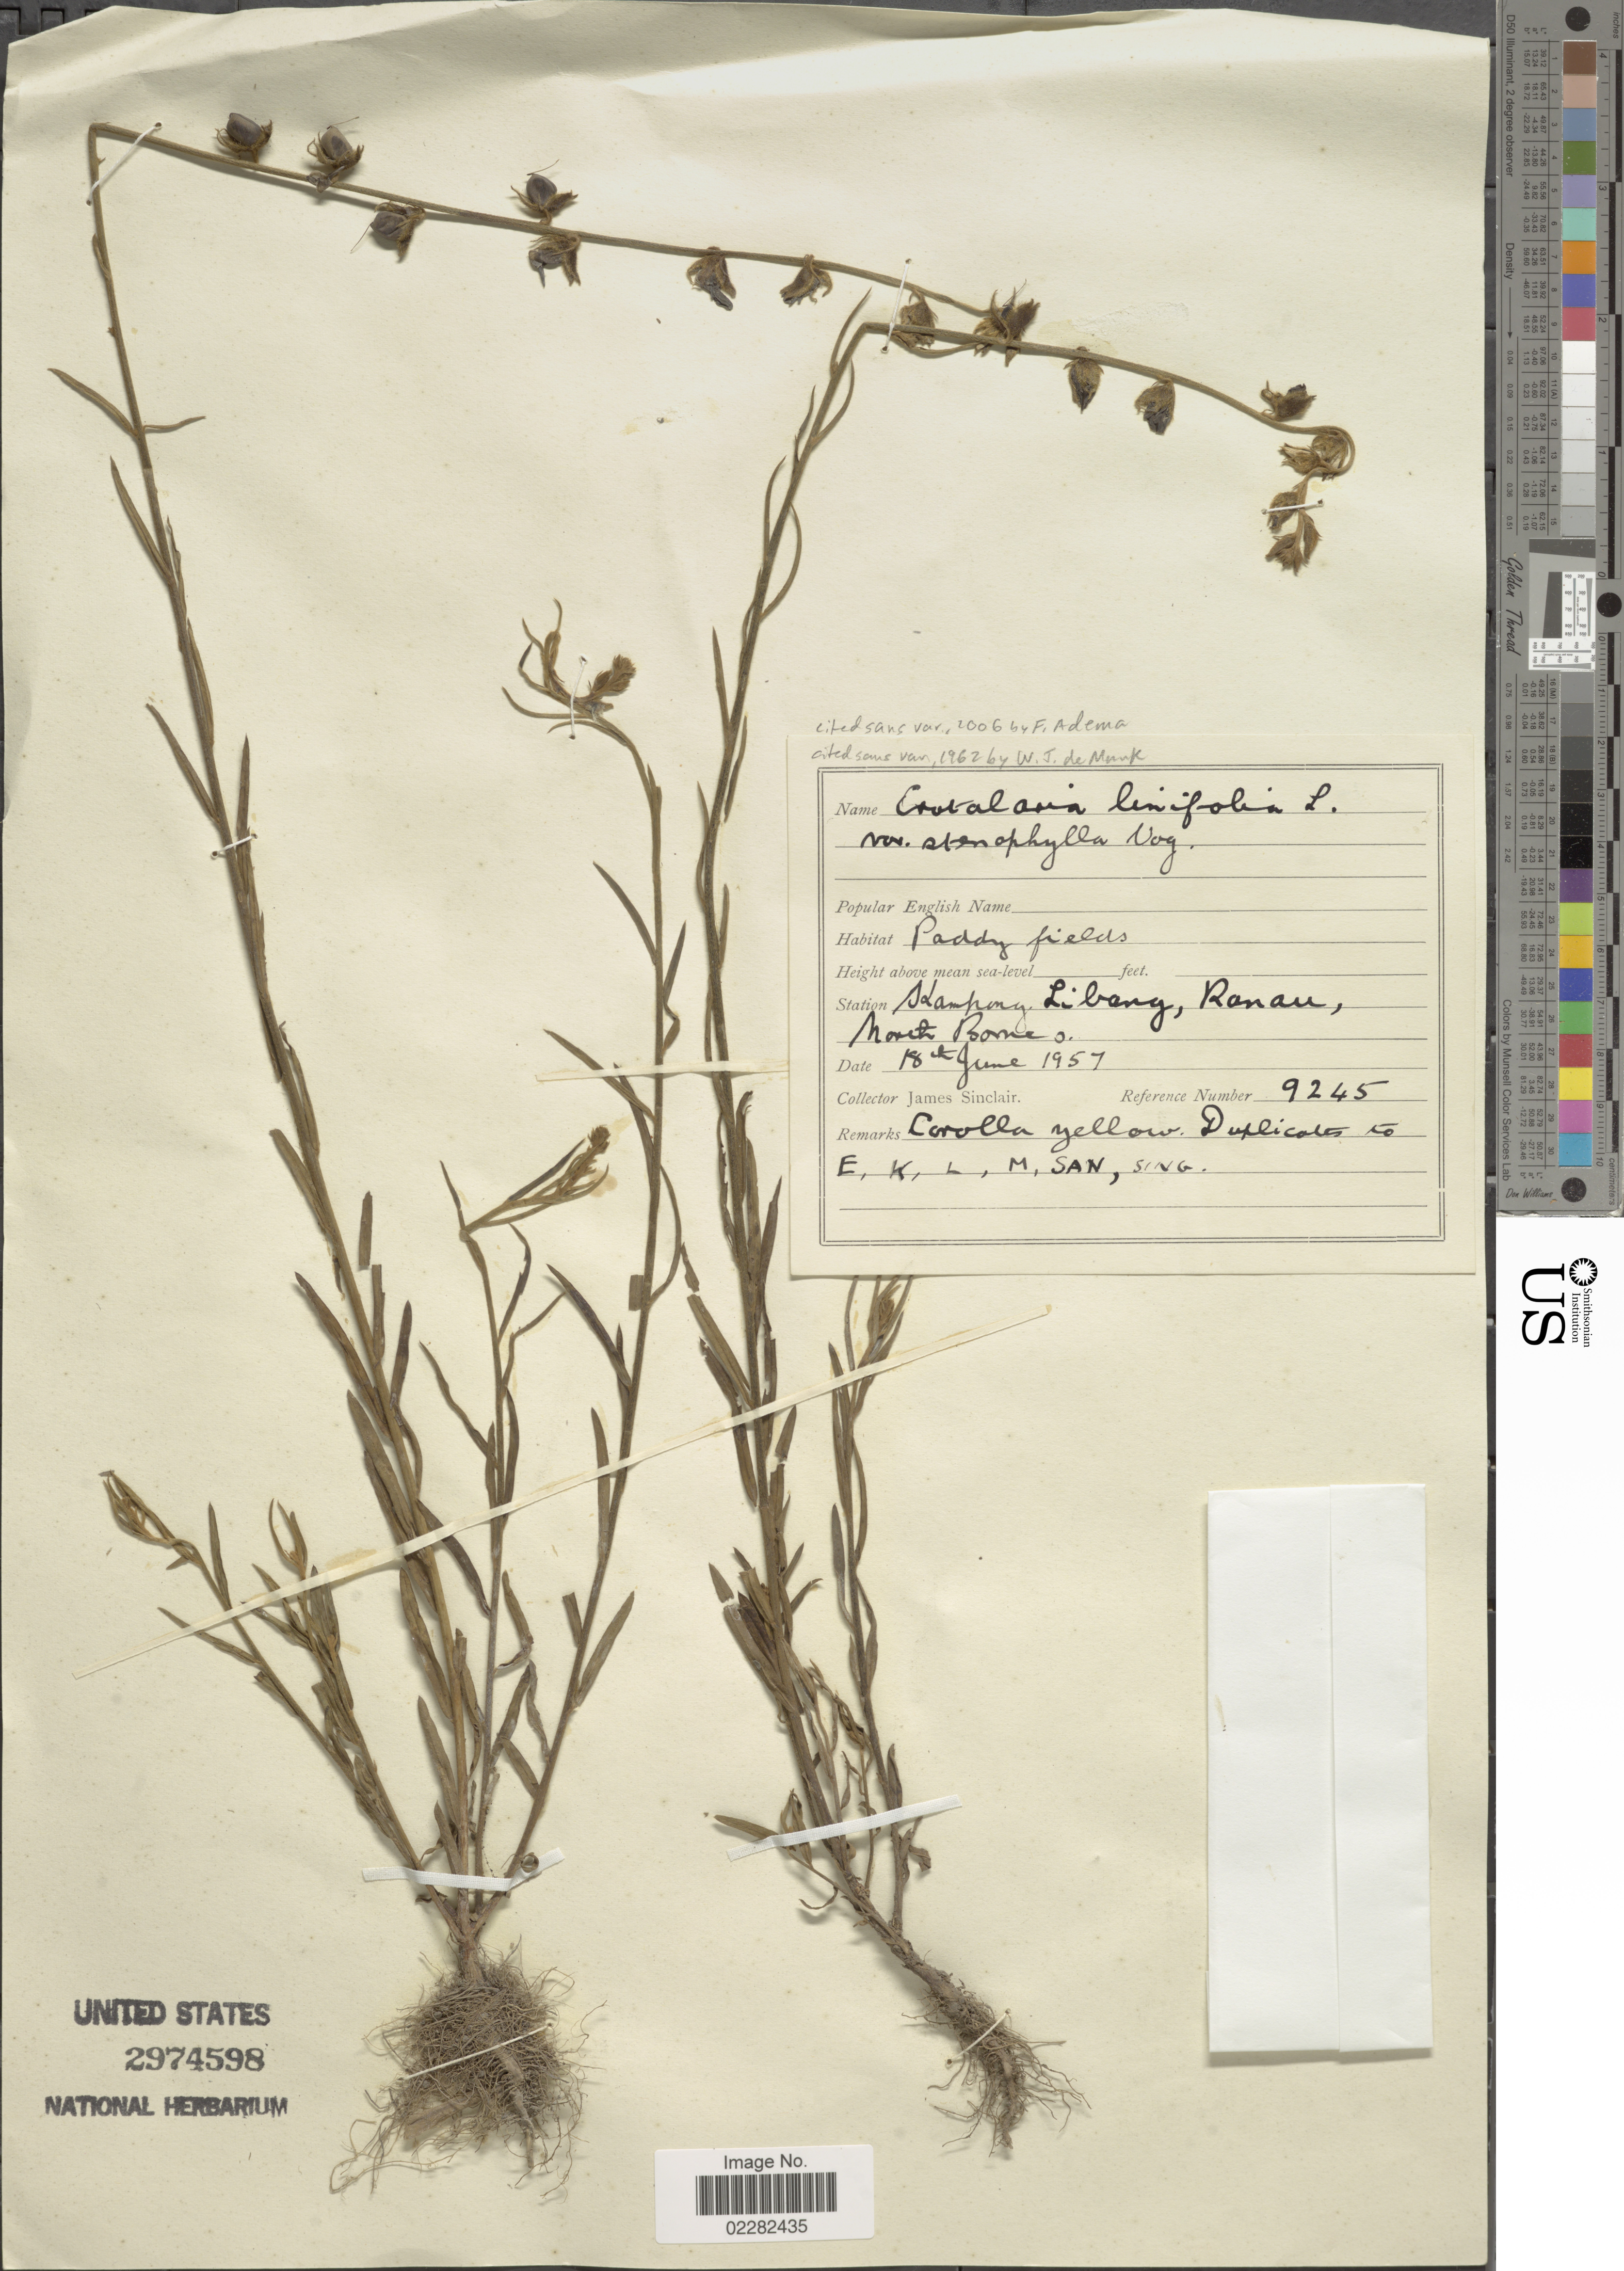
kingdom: Plantae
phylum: Tracheophyta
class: Magnoliopsida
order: Fabales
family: Fabaceae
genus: Crotalaria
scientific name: Crotalaria linifolia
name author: L. f.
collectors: J. Sinclair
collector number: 9245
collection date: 1957-06-18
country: Malaysia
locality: Kampong, Libang, Ranau, North Borneo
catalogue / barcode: US 2974598